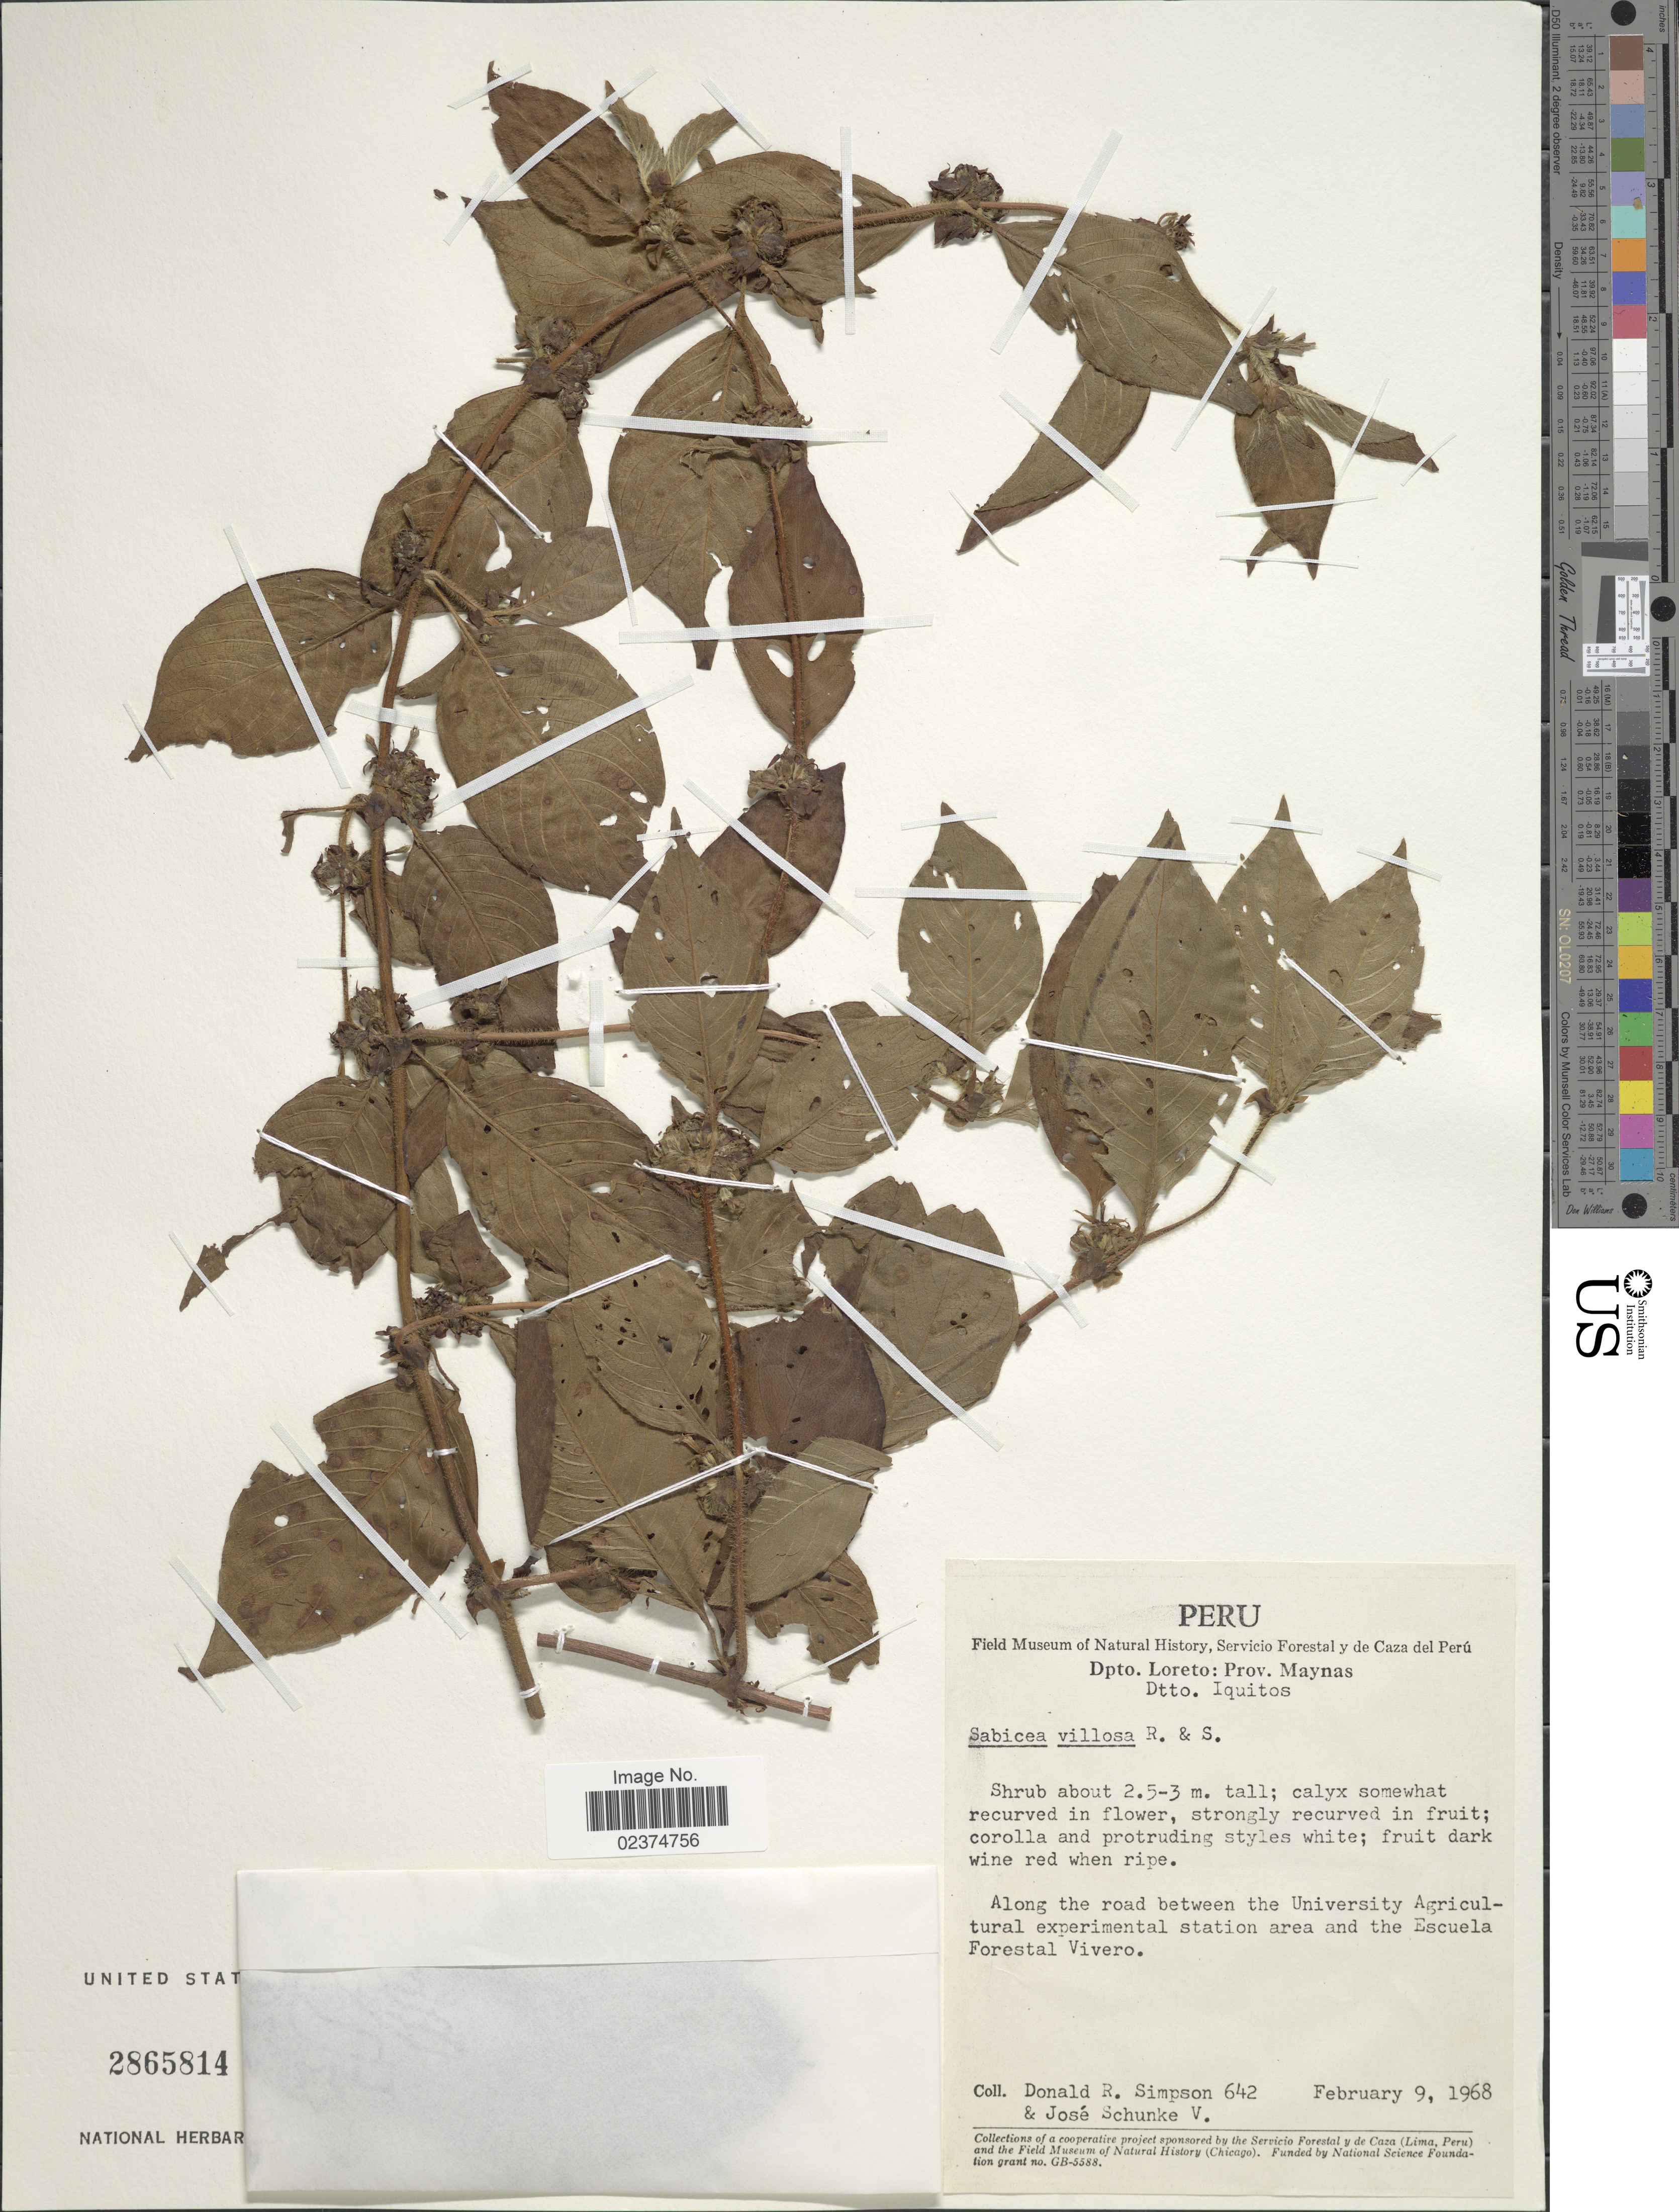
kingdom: Plantae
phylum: Tracheophyta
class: Magnoliopsida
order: Gentianales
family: Rubiaceae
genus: Sabicea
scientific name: Sabicea villosa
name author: Willd. ex Roem. & Schult.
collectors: D. R. Simpson & J. Schunke Vigo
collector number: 642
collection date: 1968-02-09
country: Peru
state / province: Loreto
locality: Prov. Maynas, Dtto. Iquitos, along road between the University Agricultural experimental station area and the Escuela Forestal Vivero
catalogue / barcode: US 2865814